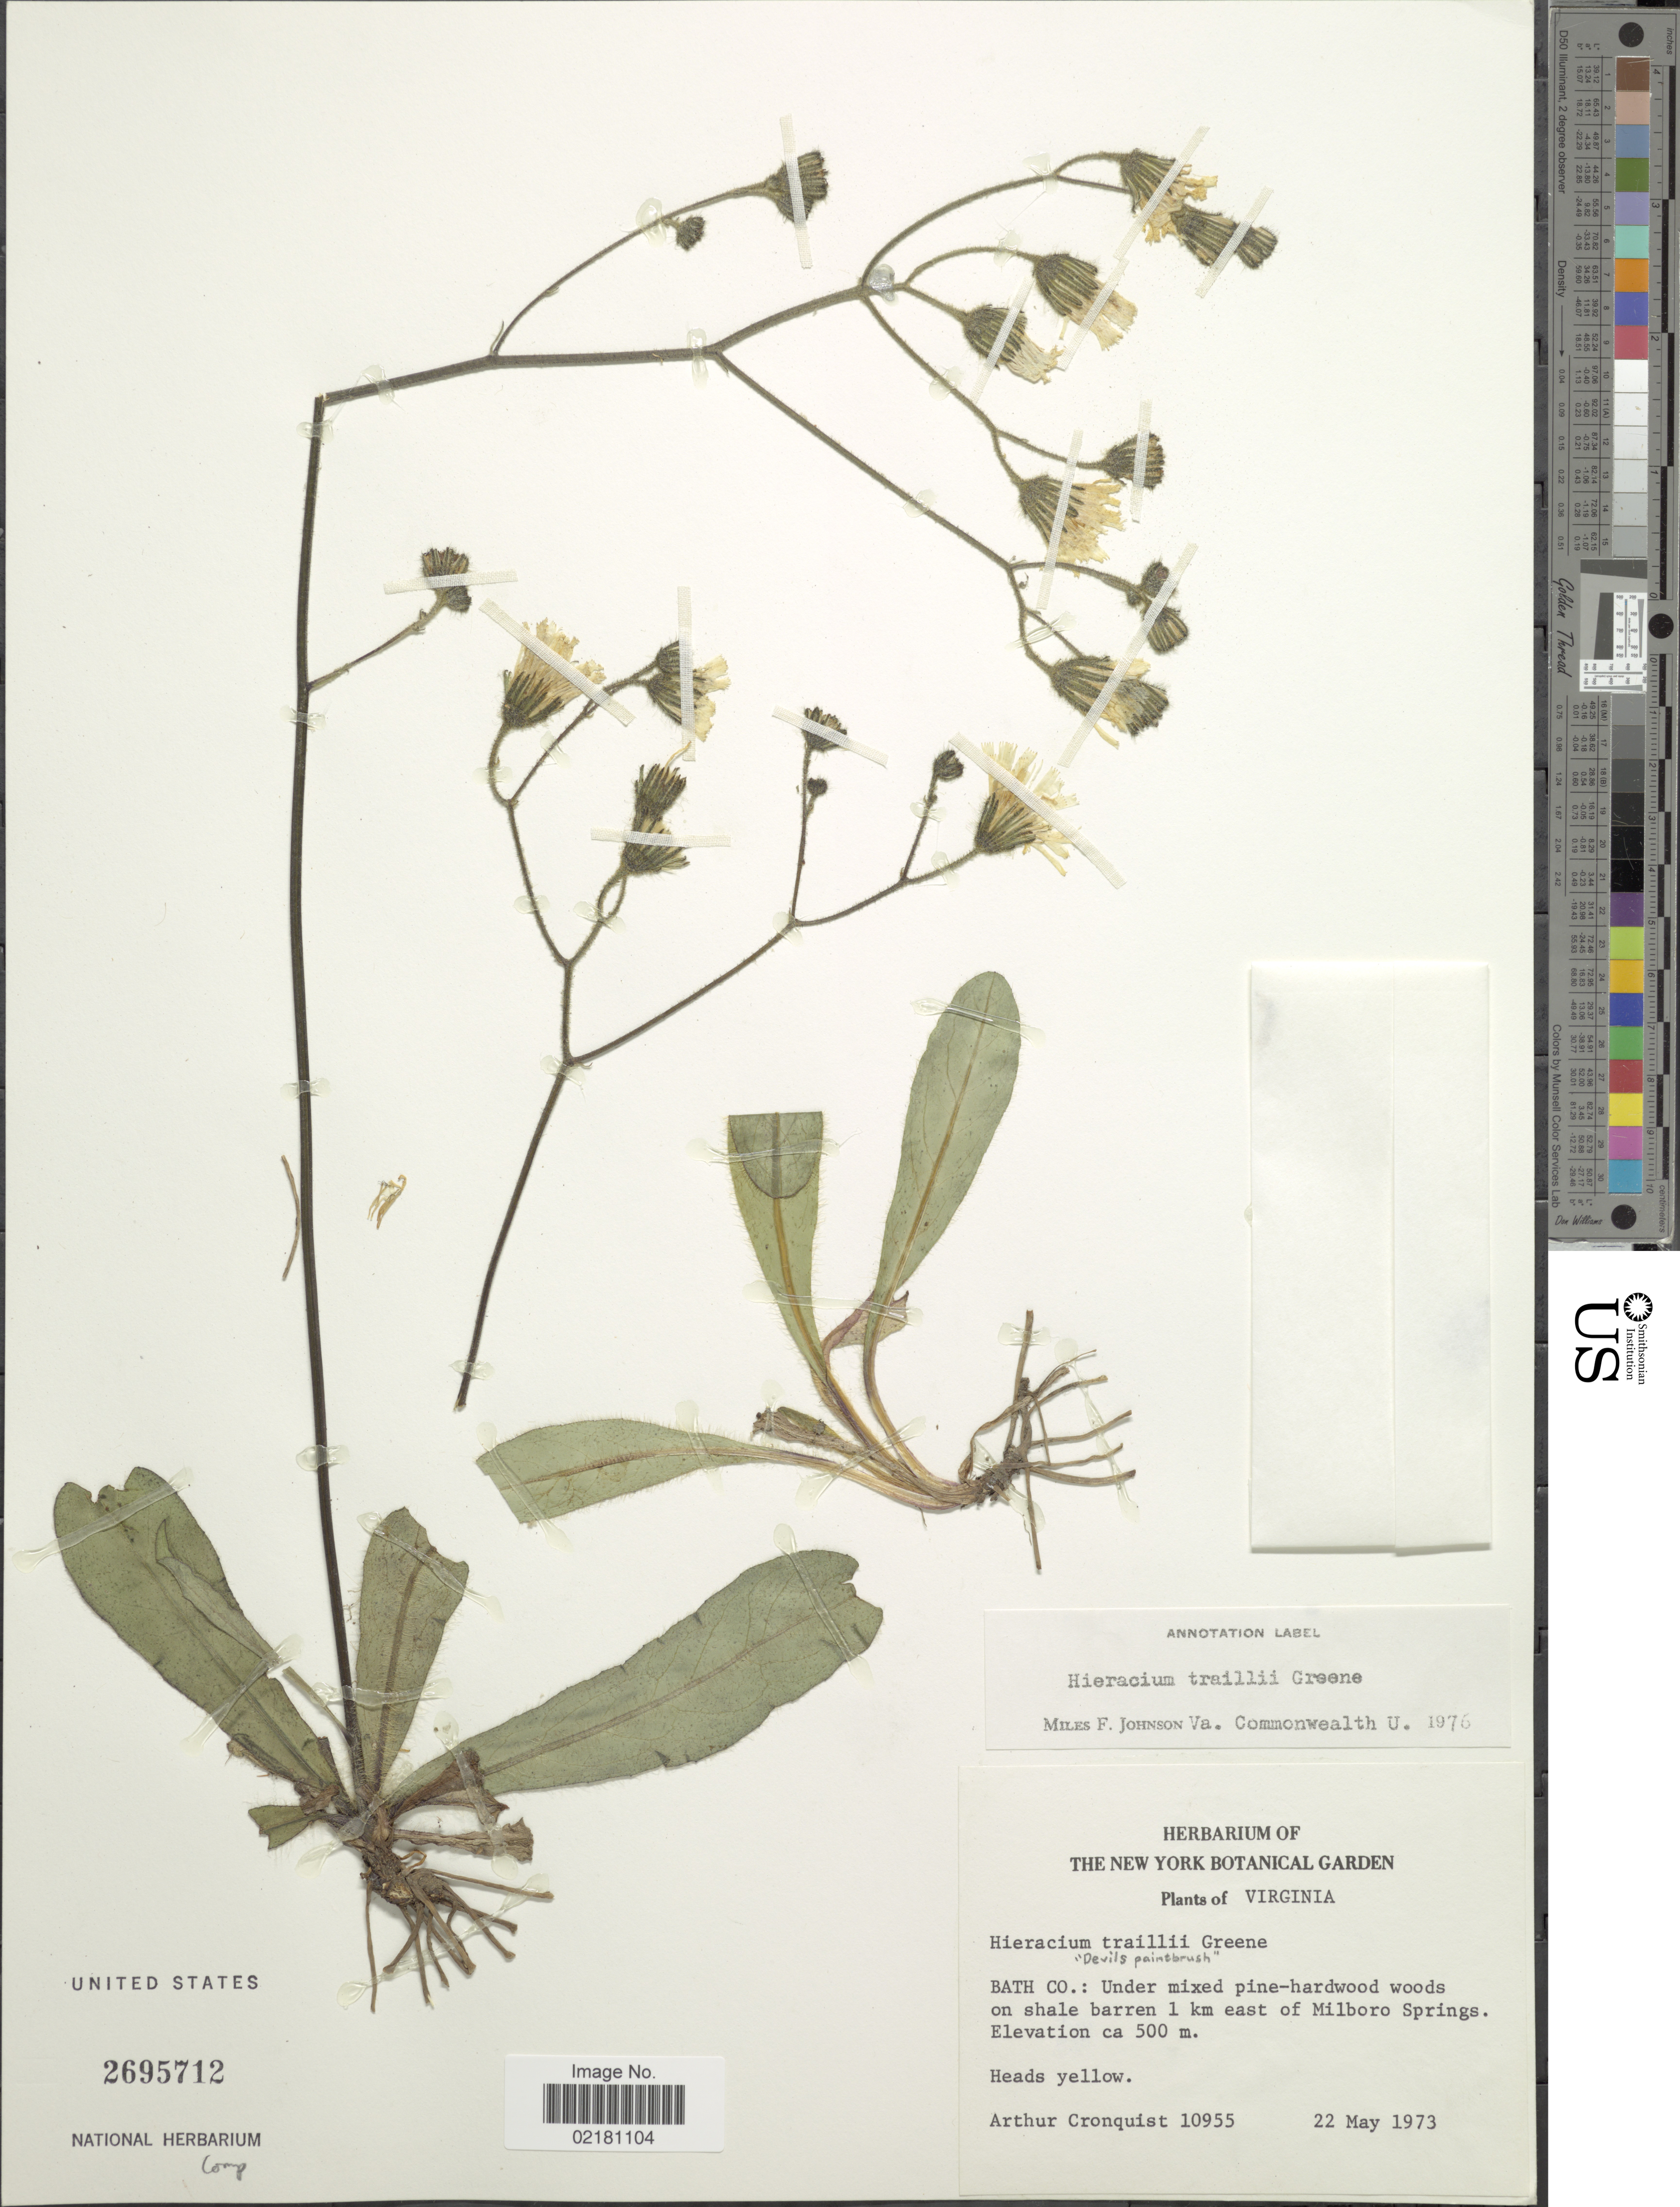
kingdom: Plantae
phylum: Tracheophyta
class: Magnoliopsida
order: Asterales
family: Asteraceae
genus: Hieracium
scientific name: Hieracium traillii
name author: Greene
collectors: A. J. Cronquist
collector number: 10955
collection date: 1973-05-22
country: United States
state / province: Virginia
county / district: Bath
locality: Bath Co.: Under mixed pine-hardwood woods on shale barren 1 km east of Milboro Springs.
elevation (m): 500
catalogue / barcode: US 2695712